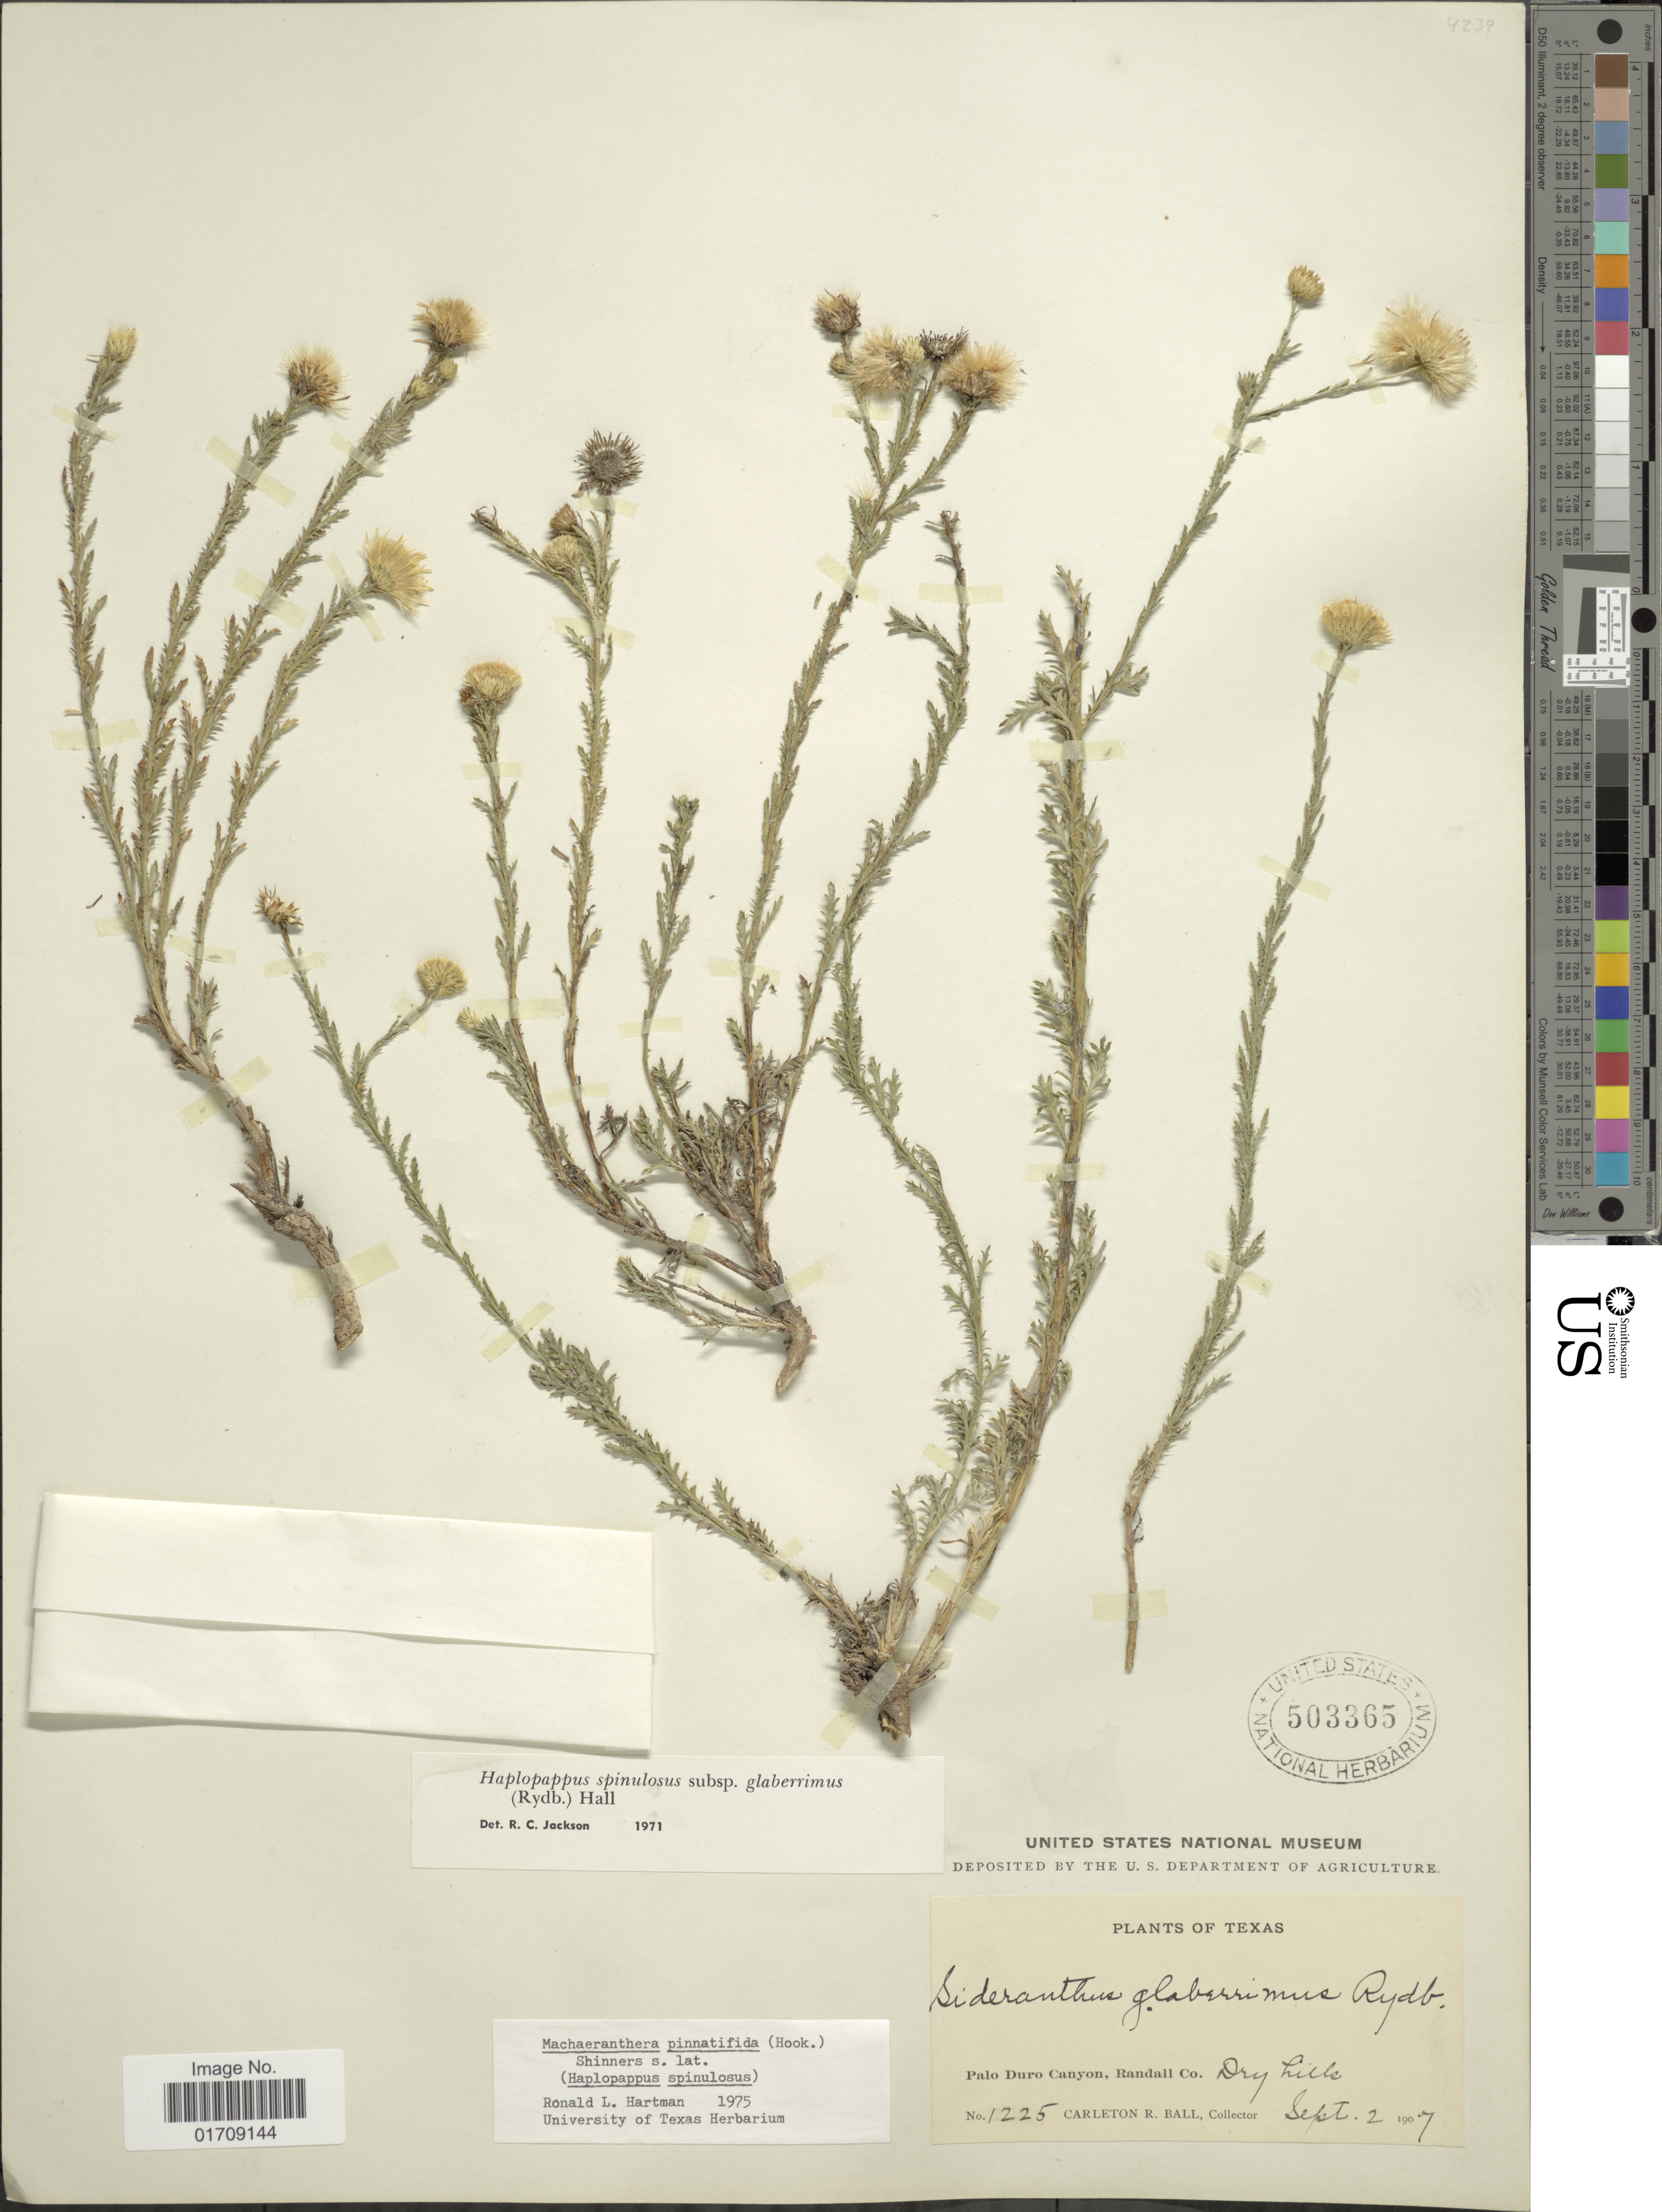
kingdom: Plantae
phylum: Tracheophyta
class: Magnoliopsida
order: Asterales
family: Asteraceae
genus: Machaeranthera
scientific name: Machaeranthera pinnatifida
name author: (Hook.) Shinners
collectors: C. R. Ball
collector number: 1225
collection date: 1907-09-02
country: United States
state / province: Texas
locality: Palo Duro Canyon, Randall Co.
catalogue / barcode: US 503365